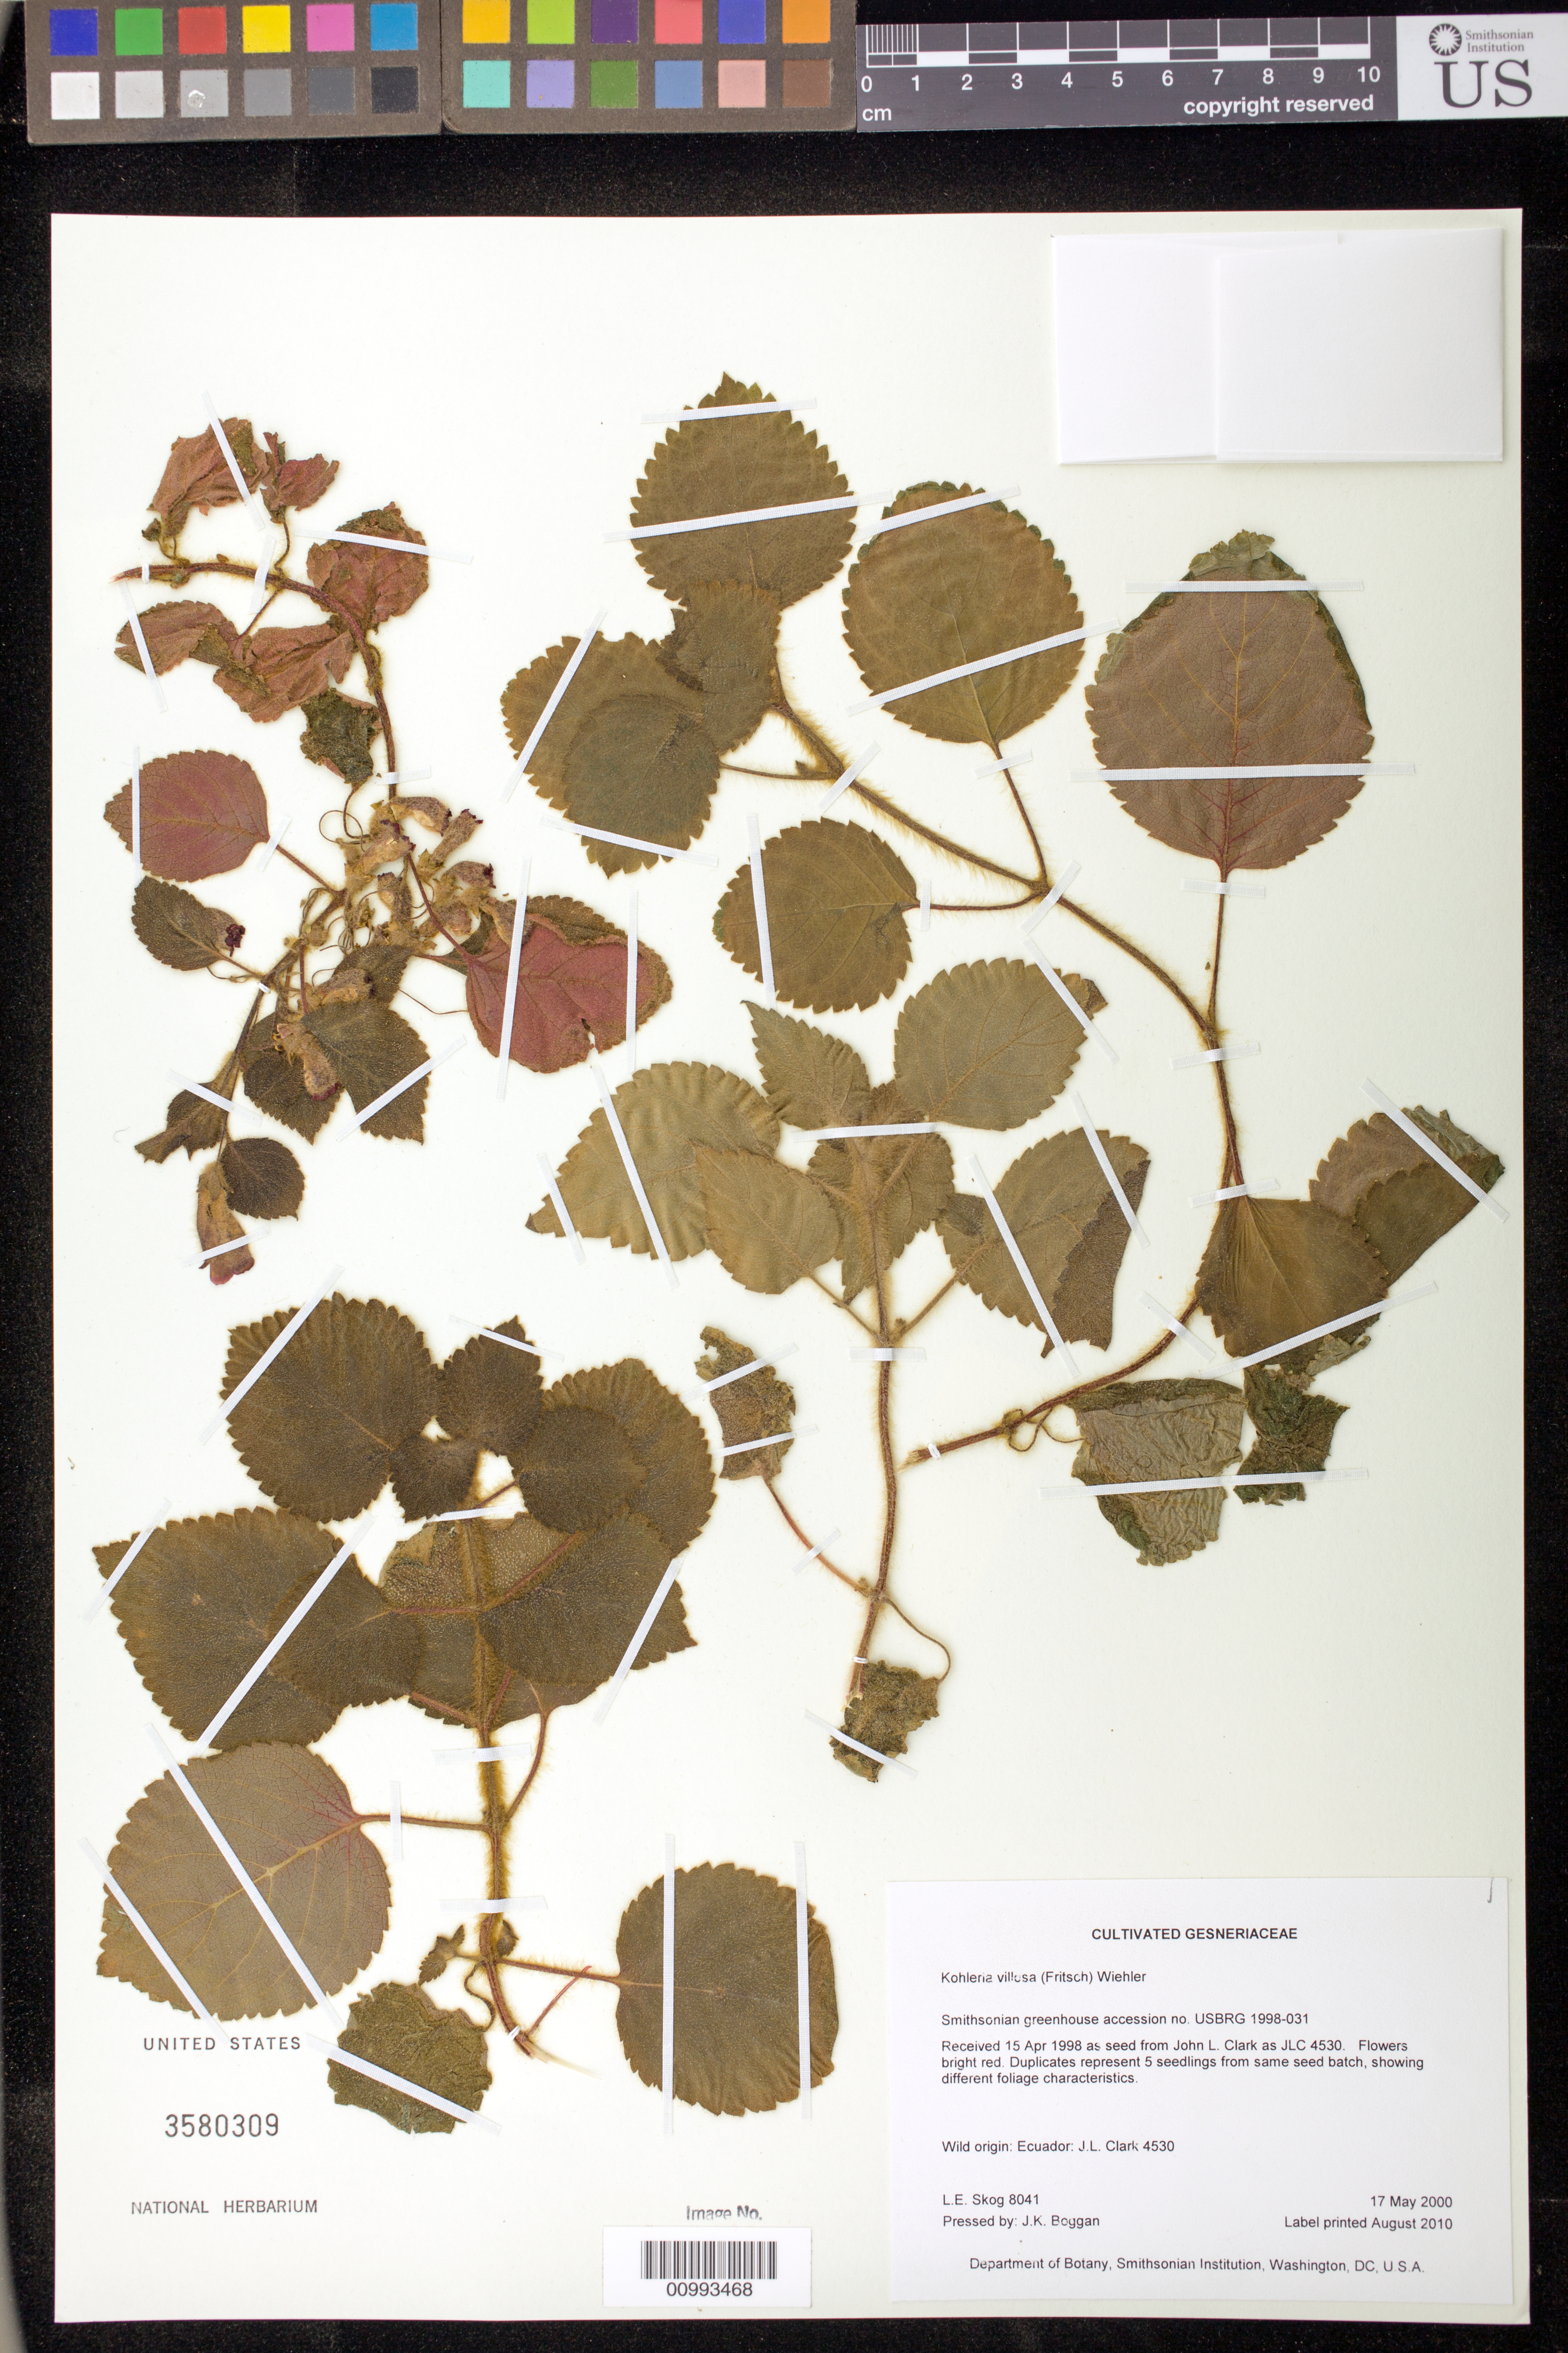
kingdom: Plantae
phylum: Tracheophyta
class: Magnoliopsida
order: Lamiales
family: Gesneriaceae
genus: Kohleria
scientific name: Kohleria villosa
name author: (Fritsch) Wiehler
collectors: L. E. Skog & J. K. Boggan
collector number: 8041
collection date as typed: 17 May 2000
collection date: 2000-05-17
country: Ecuador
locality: Department of Botany, Smithsonian Institution, Washington, DC, U.S.A.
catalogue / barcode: US 3580309